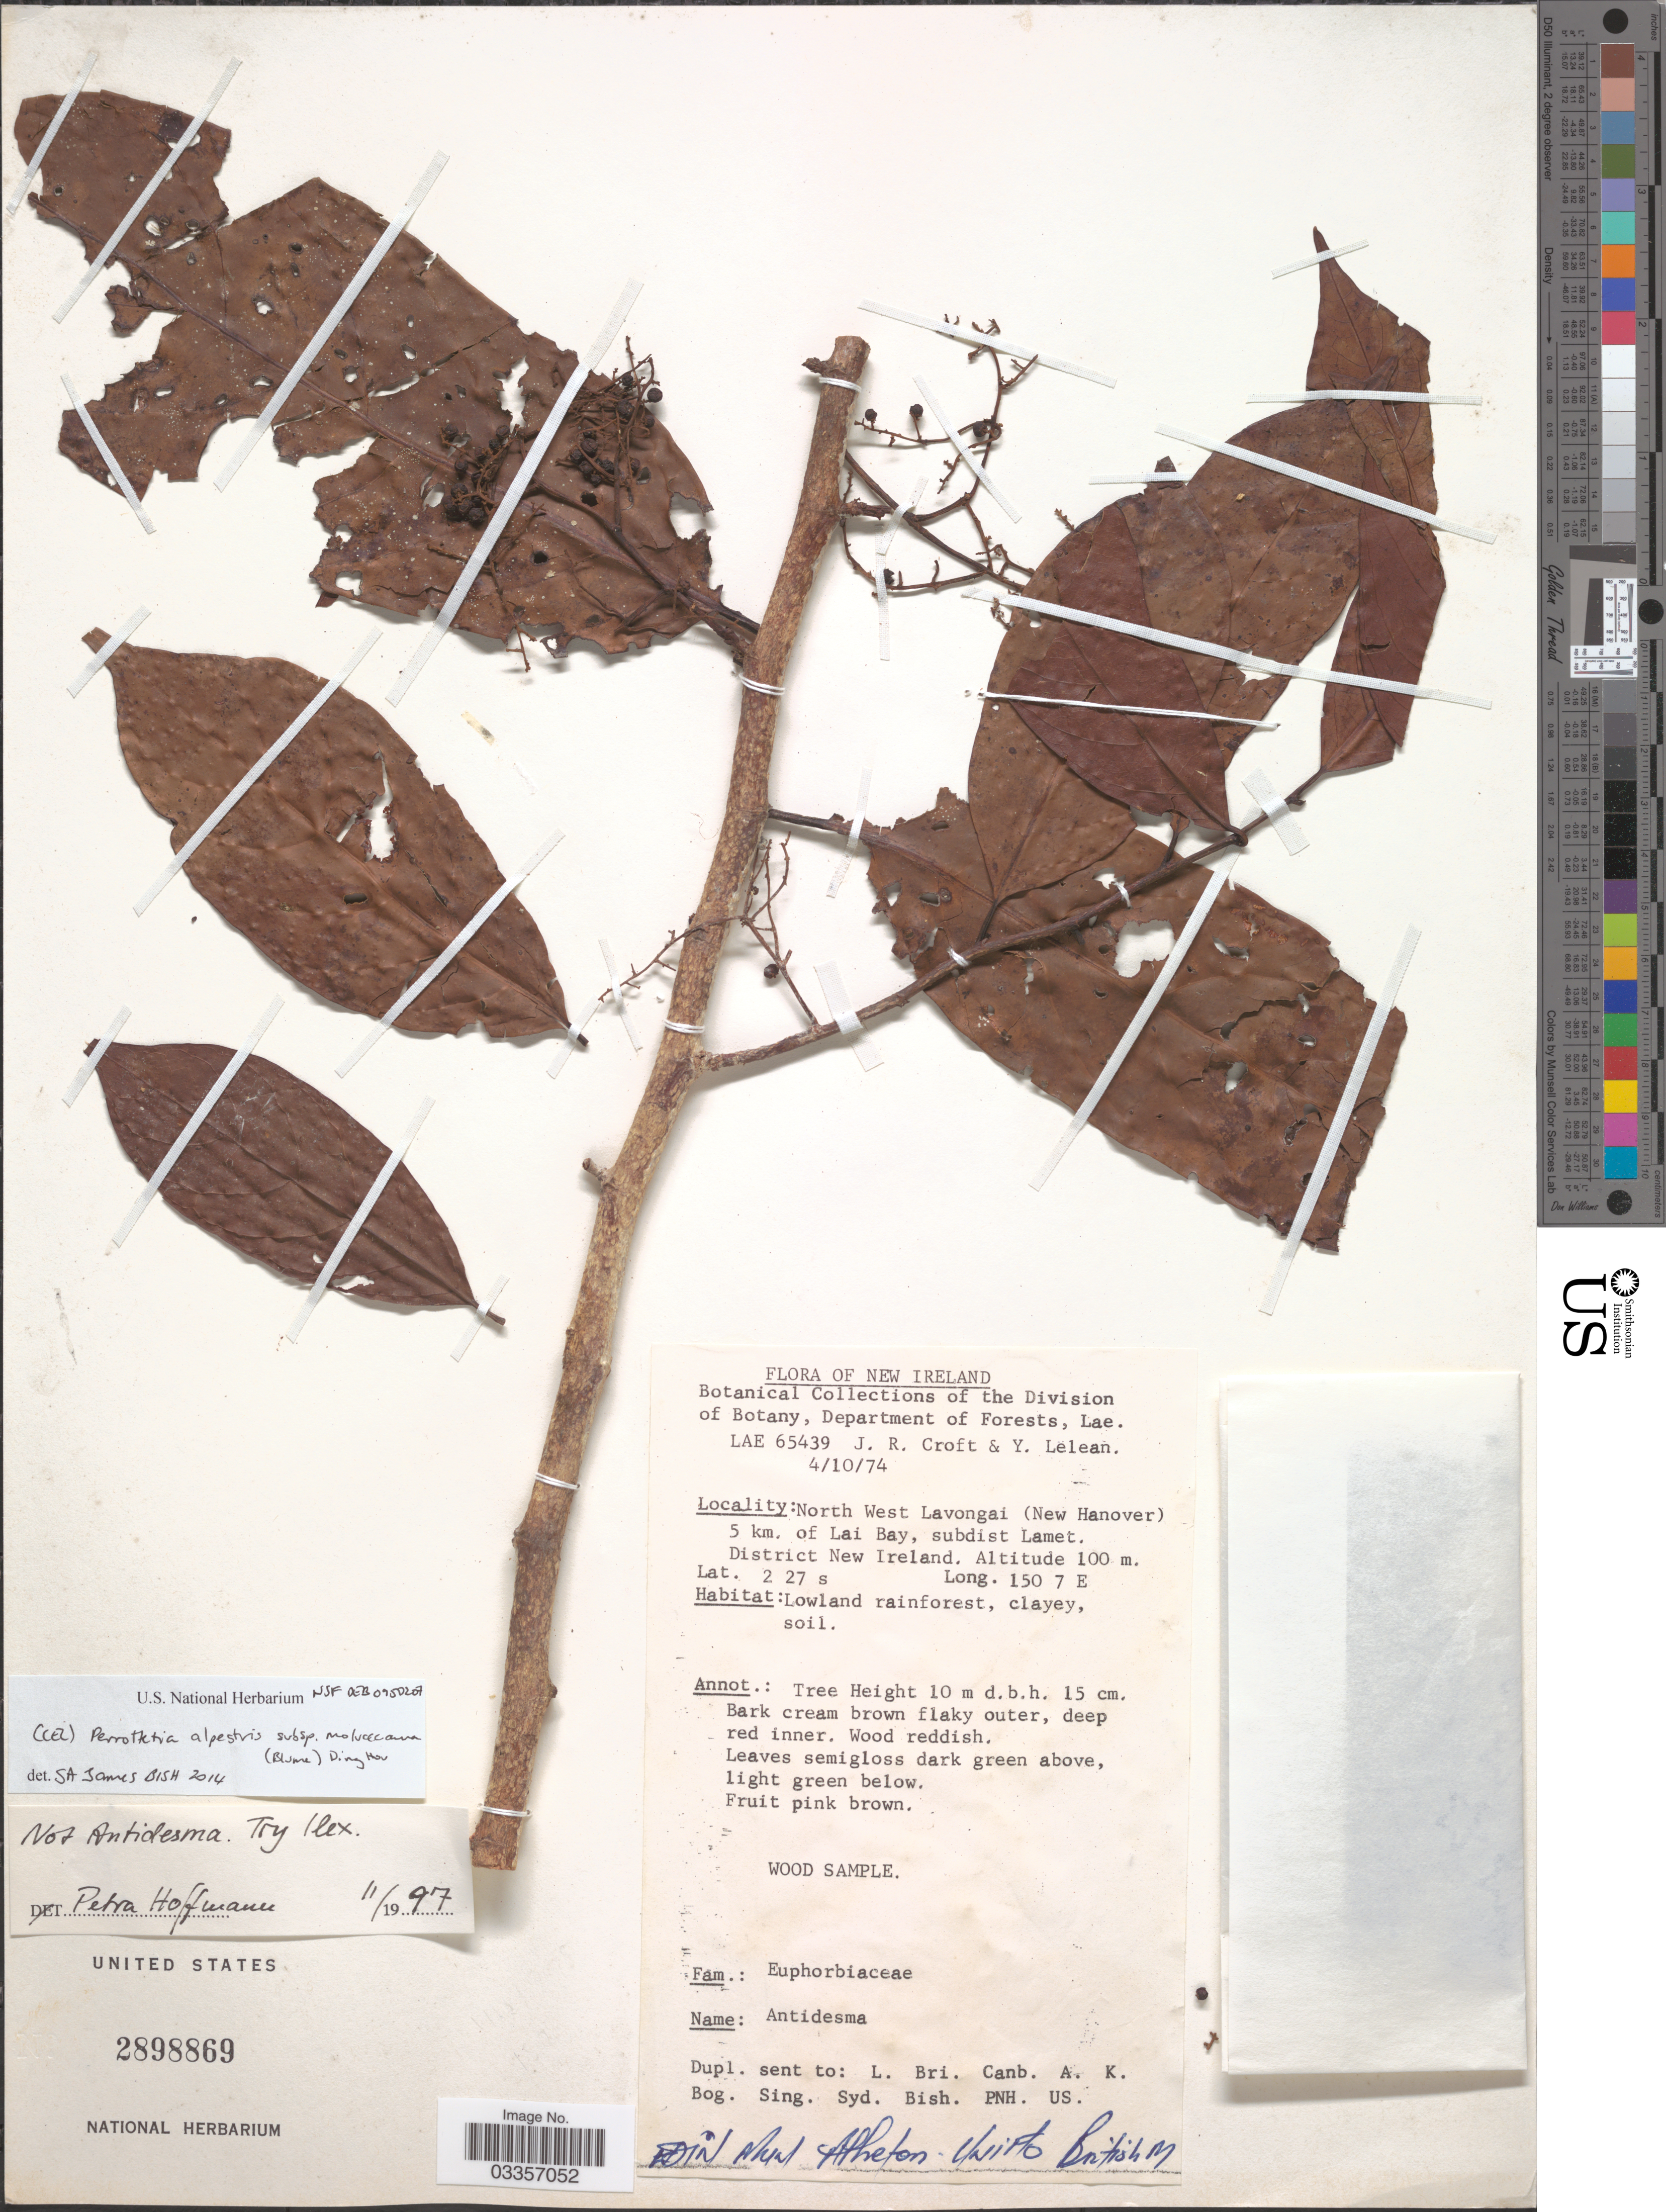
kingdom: Plantae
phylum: Tracheophyta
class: Magnoliopsida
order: Huerteales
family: Dipentodontaceae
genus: Perrottetia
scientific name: Perrottetia alpestris subsp. moluccana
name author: (Blume) Ding Hou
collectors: J. R. Croft & Y. Lelean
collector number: LAE65439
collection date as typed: Transcribed d/m/y: 4/10/74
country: Papua New Guinea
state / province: New Ireland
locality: North West Lavongai (New Hanover) 5 km. of Lai Bay, subdist Lamet, District New Ireland.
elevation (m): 100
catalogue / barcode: US 2898869